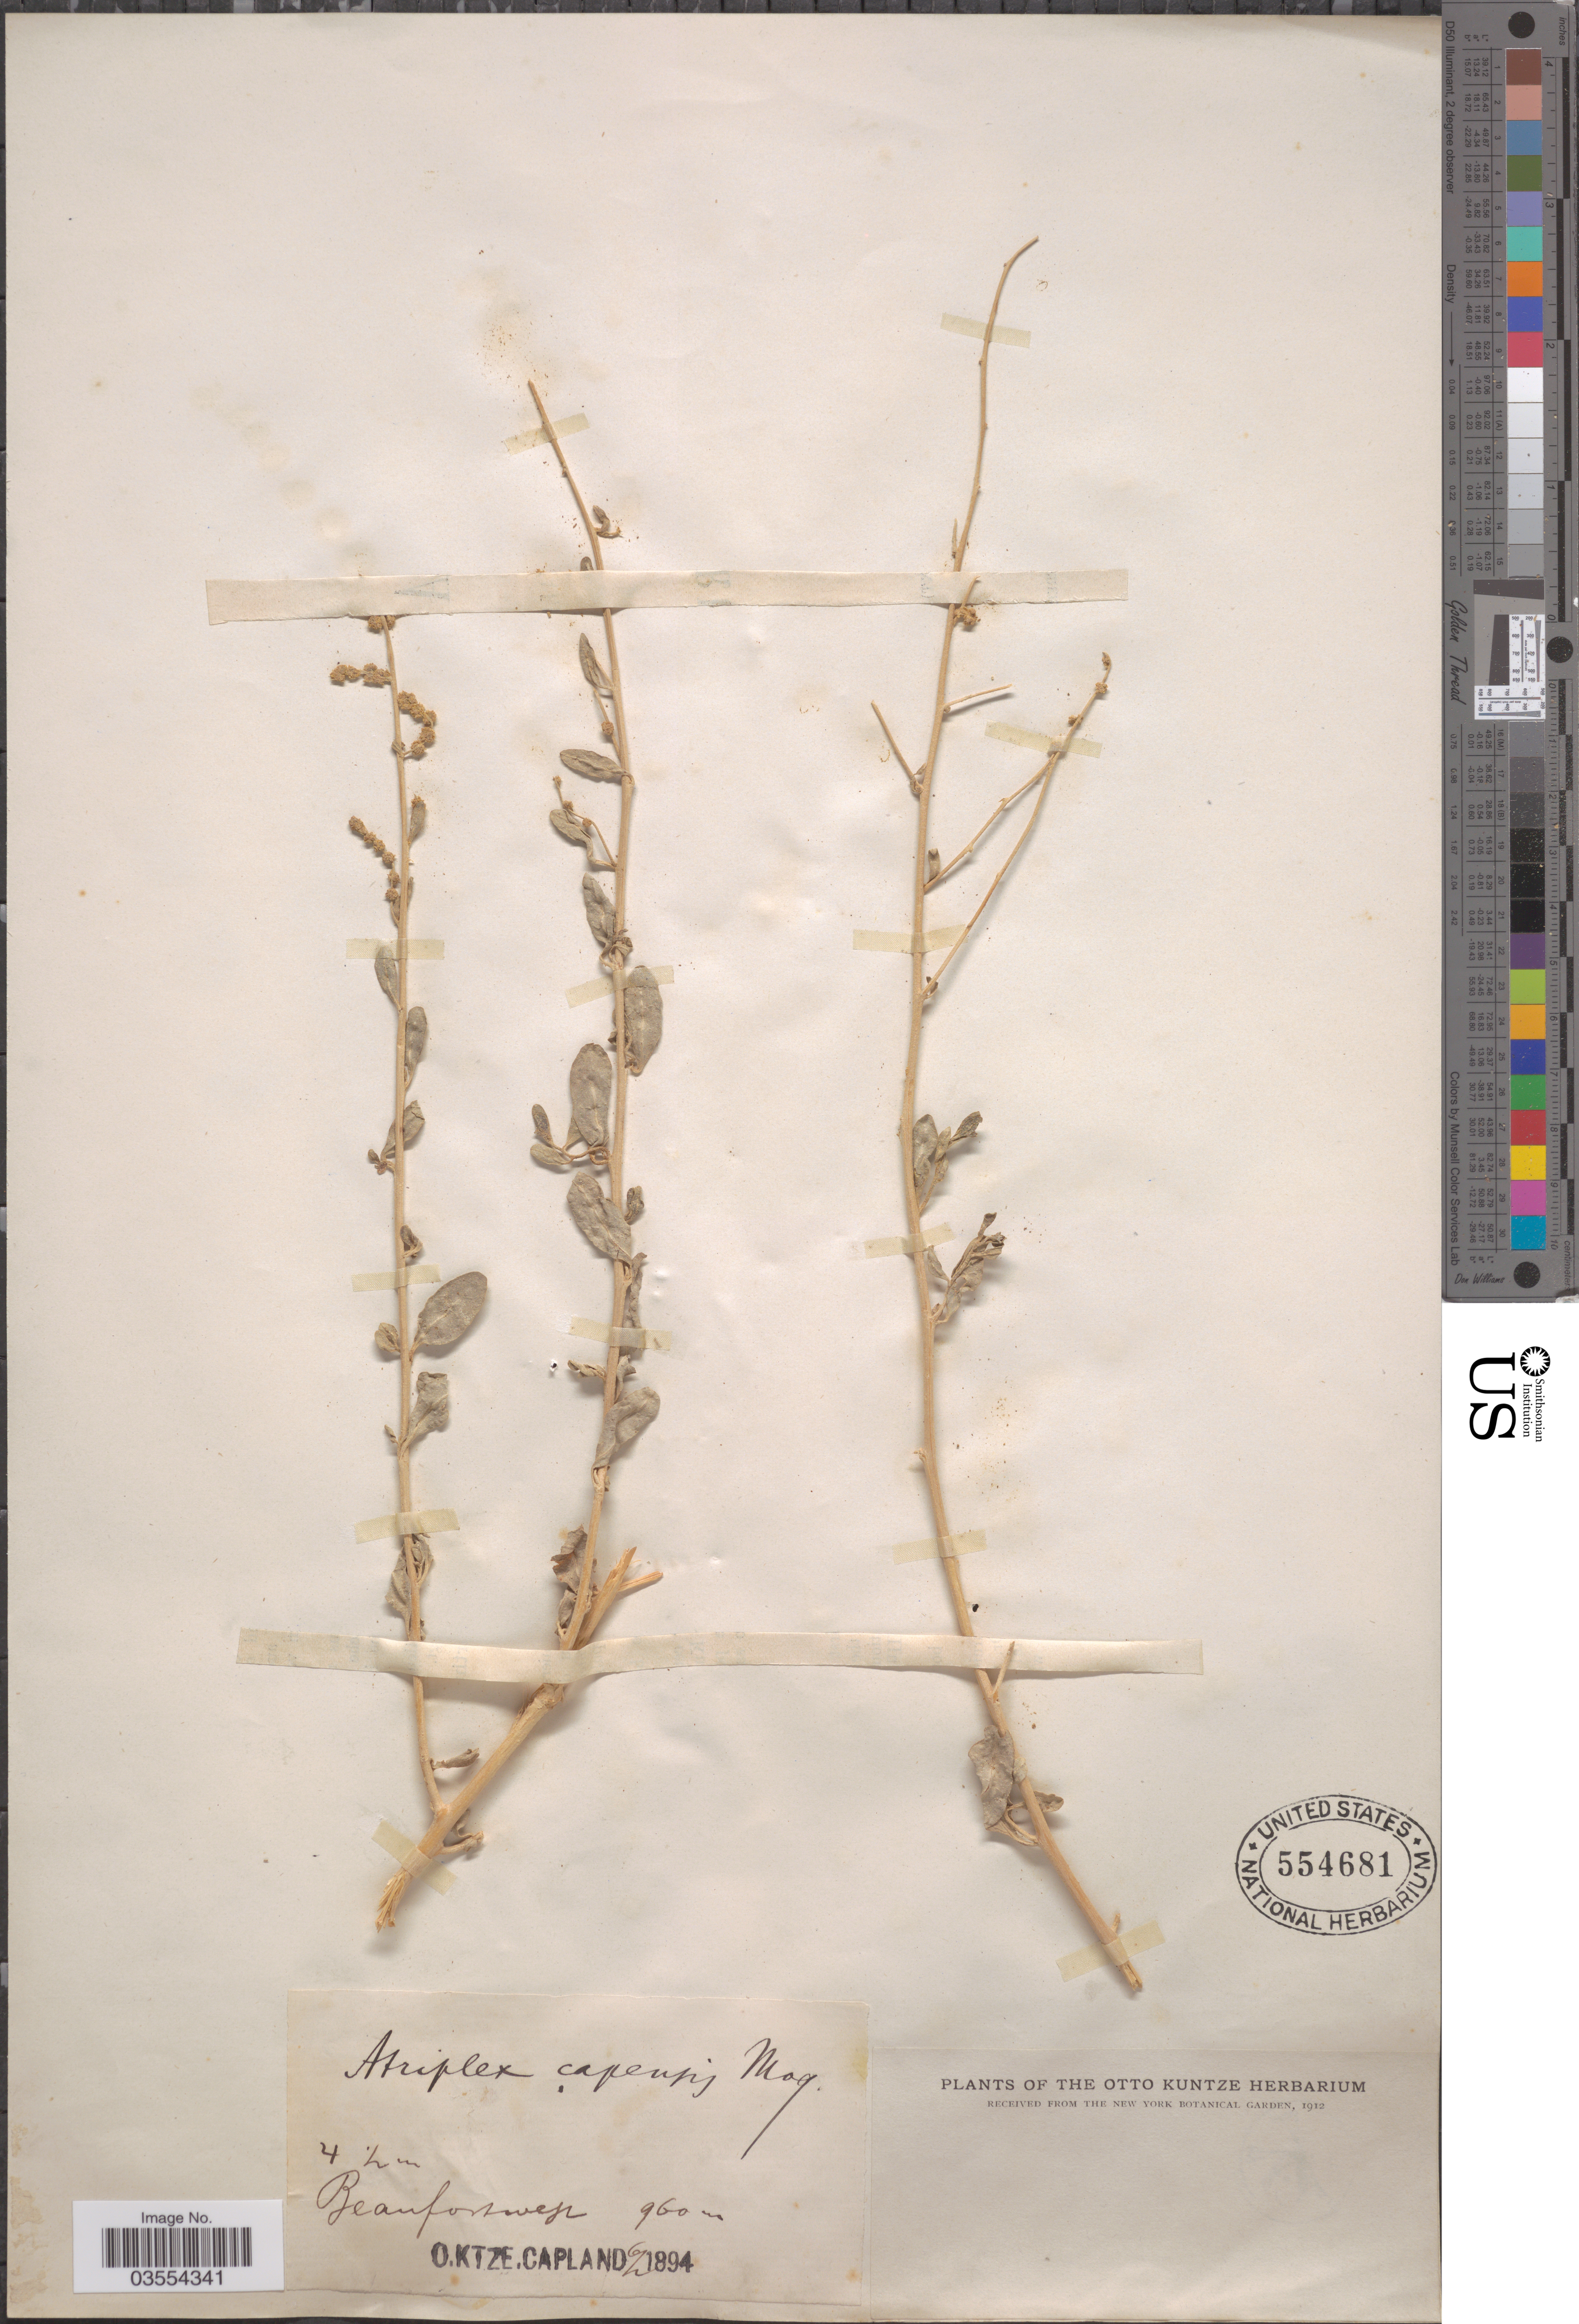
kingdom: Plantae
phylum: Tracheophyta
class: Magnoliopsida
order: Caryophyllales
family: Amaranthaceae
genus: Atriplex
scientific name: Atriplex capensis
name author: Moq.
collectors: C.E.O. Kuntze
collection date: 1894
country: South Africa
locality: Beaufortweg.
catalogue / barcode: US 554681